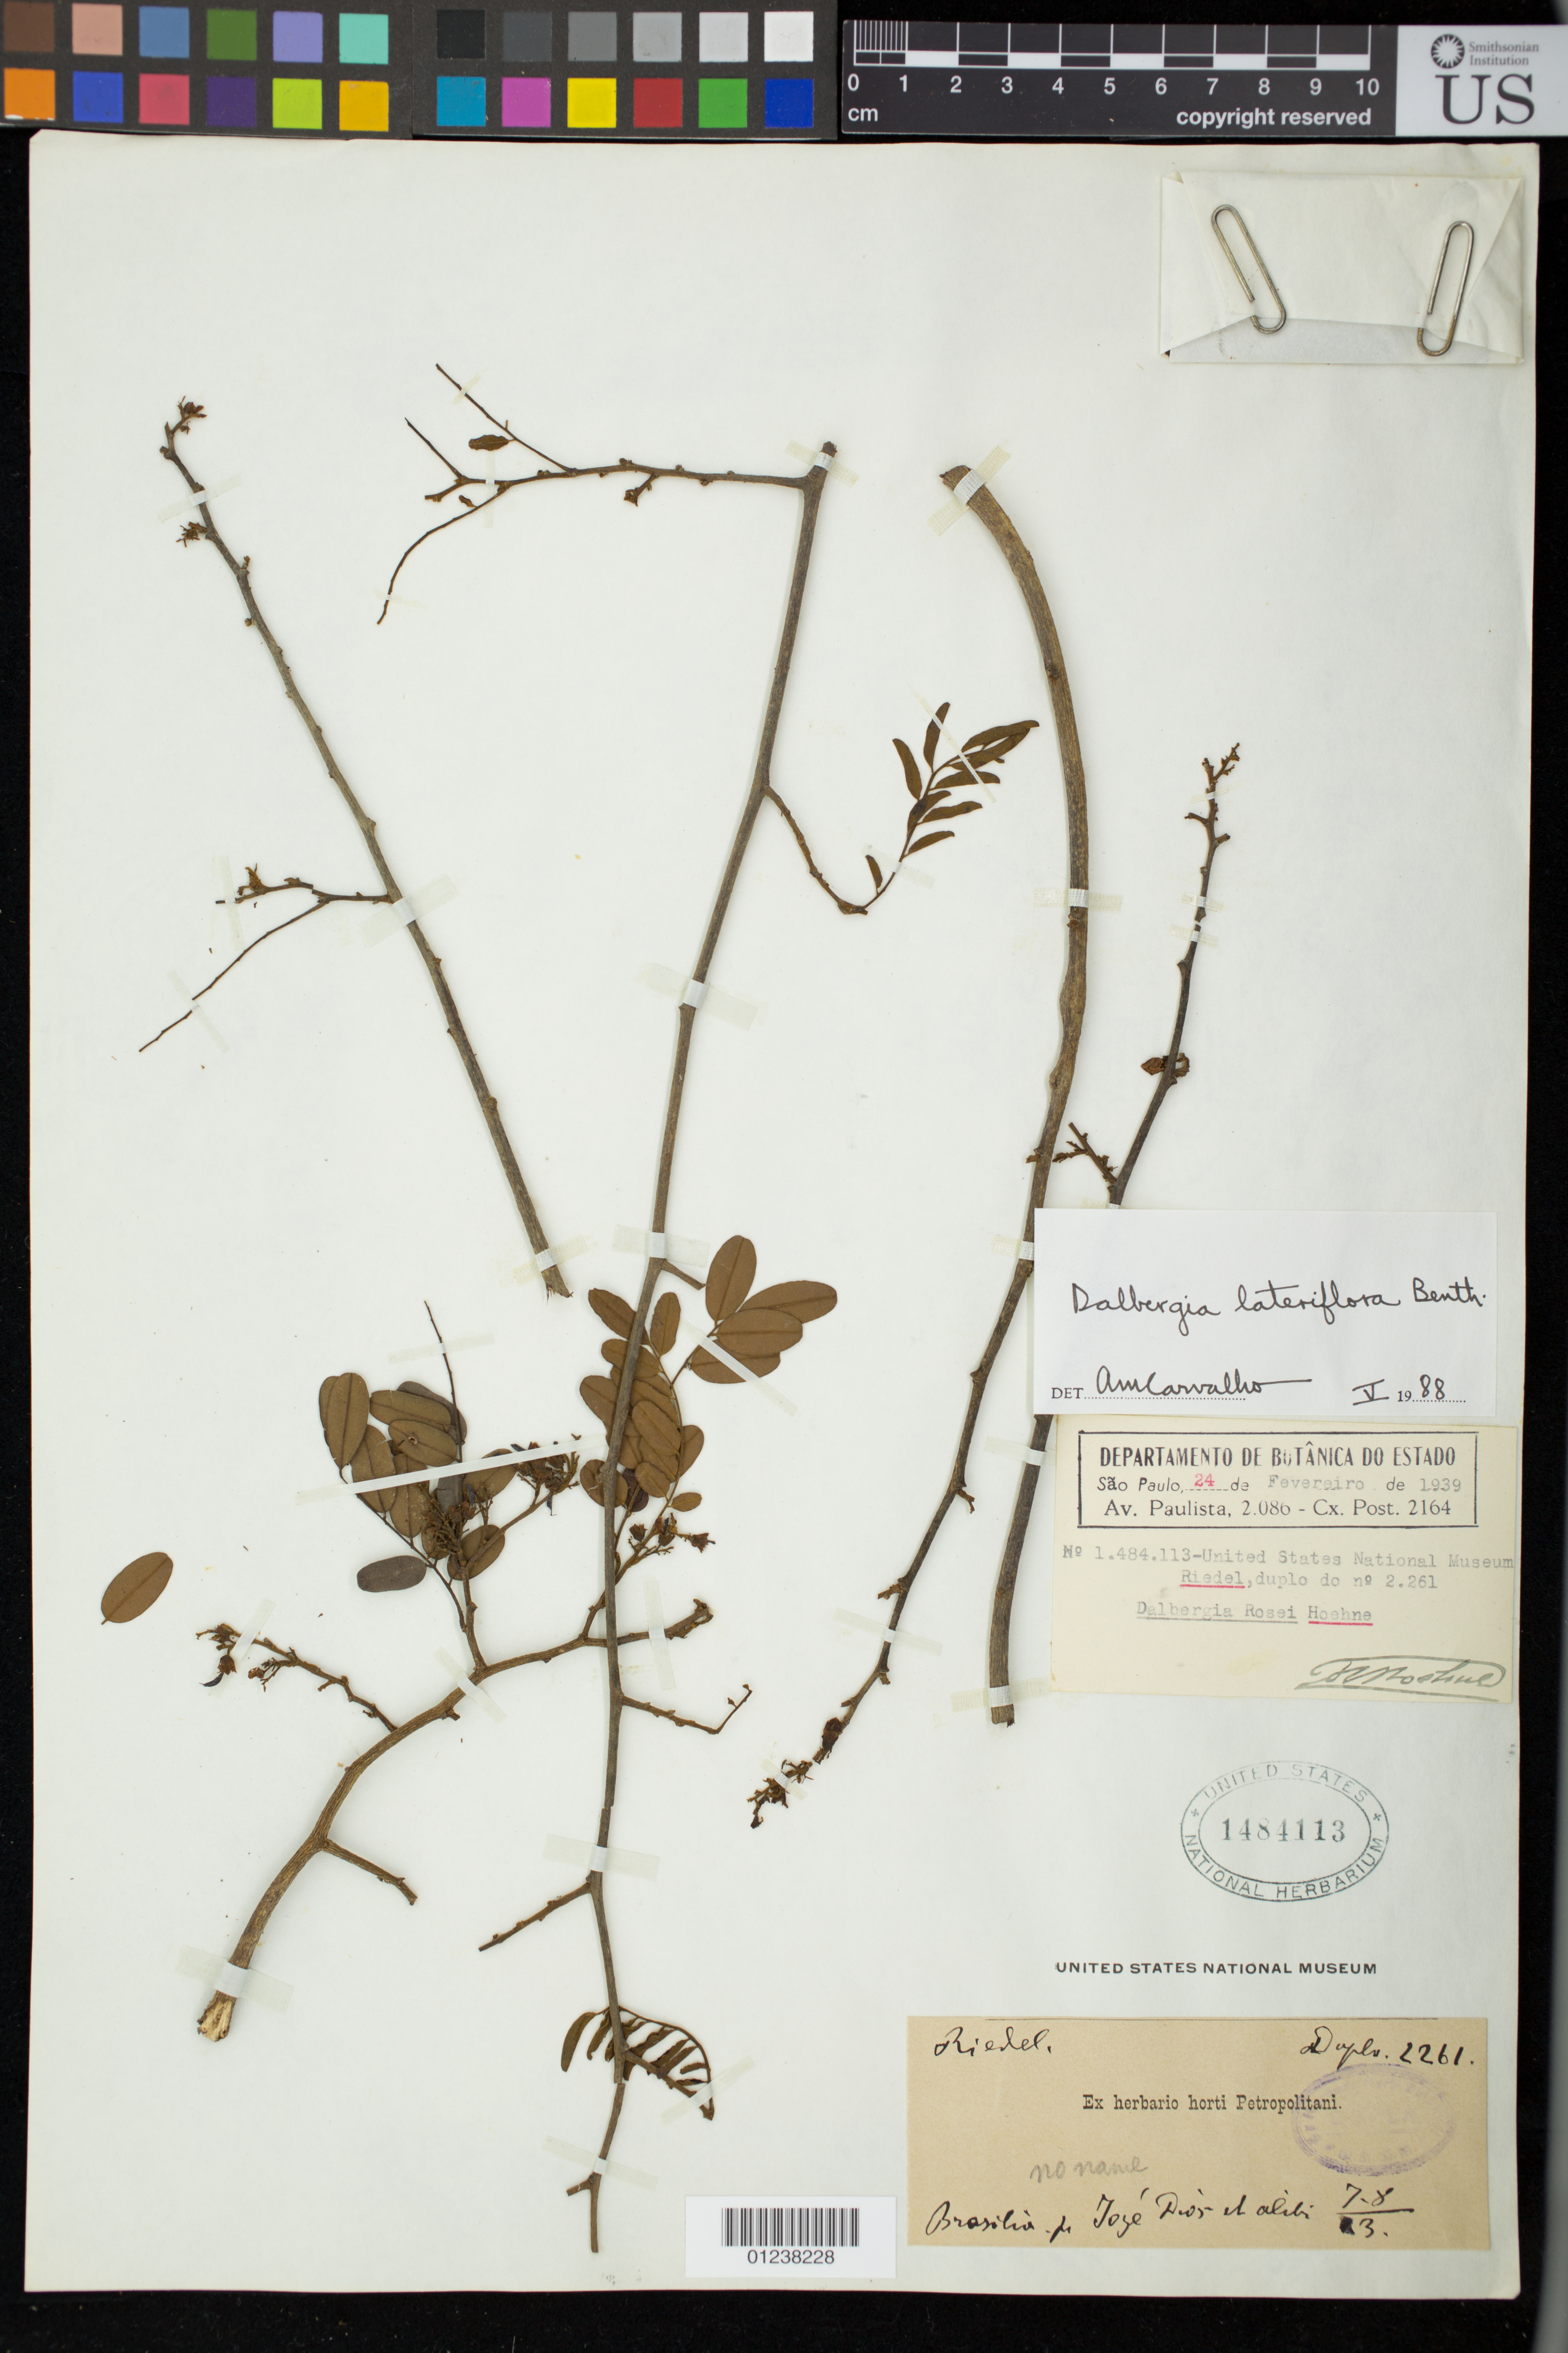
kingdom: Plantae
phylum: Tracheophyta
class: Magnoliopsida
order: Fabales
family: Fabaceae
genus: Dalbergia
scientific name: Dalbergia lateriflora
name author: Benth.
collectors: -. Reidel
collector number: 2261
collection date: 1939-02-24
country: Brazil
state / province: Distrito Federal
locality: Brasilia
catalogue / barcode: US 1484113